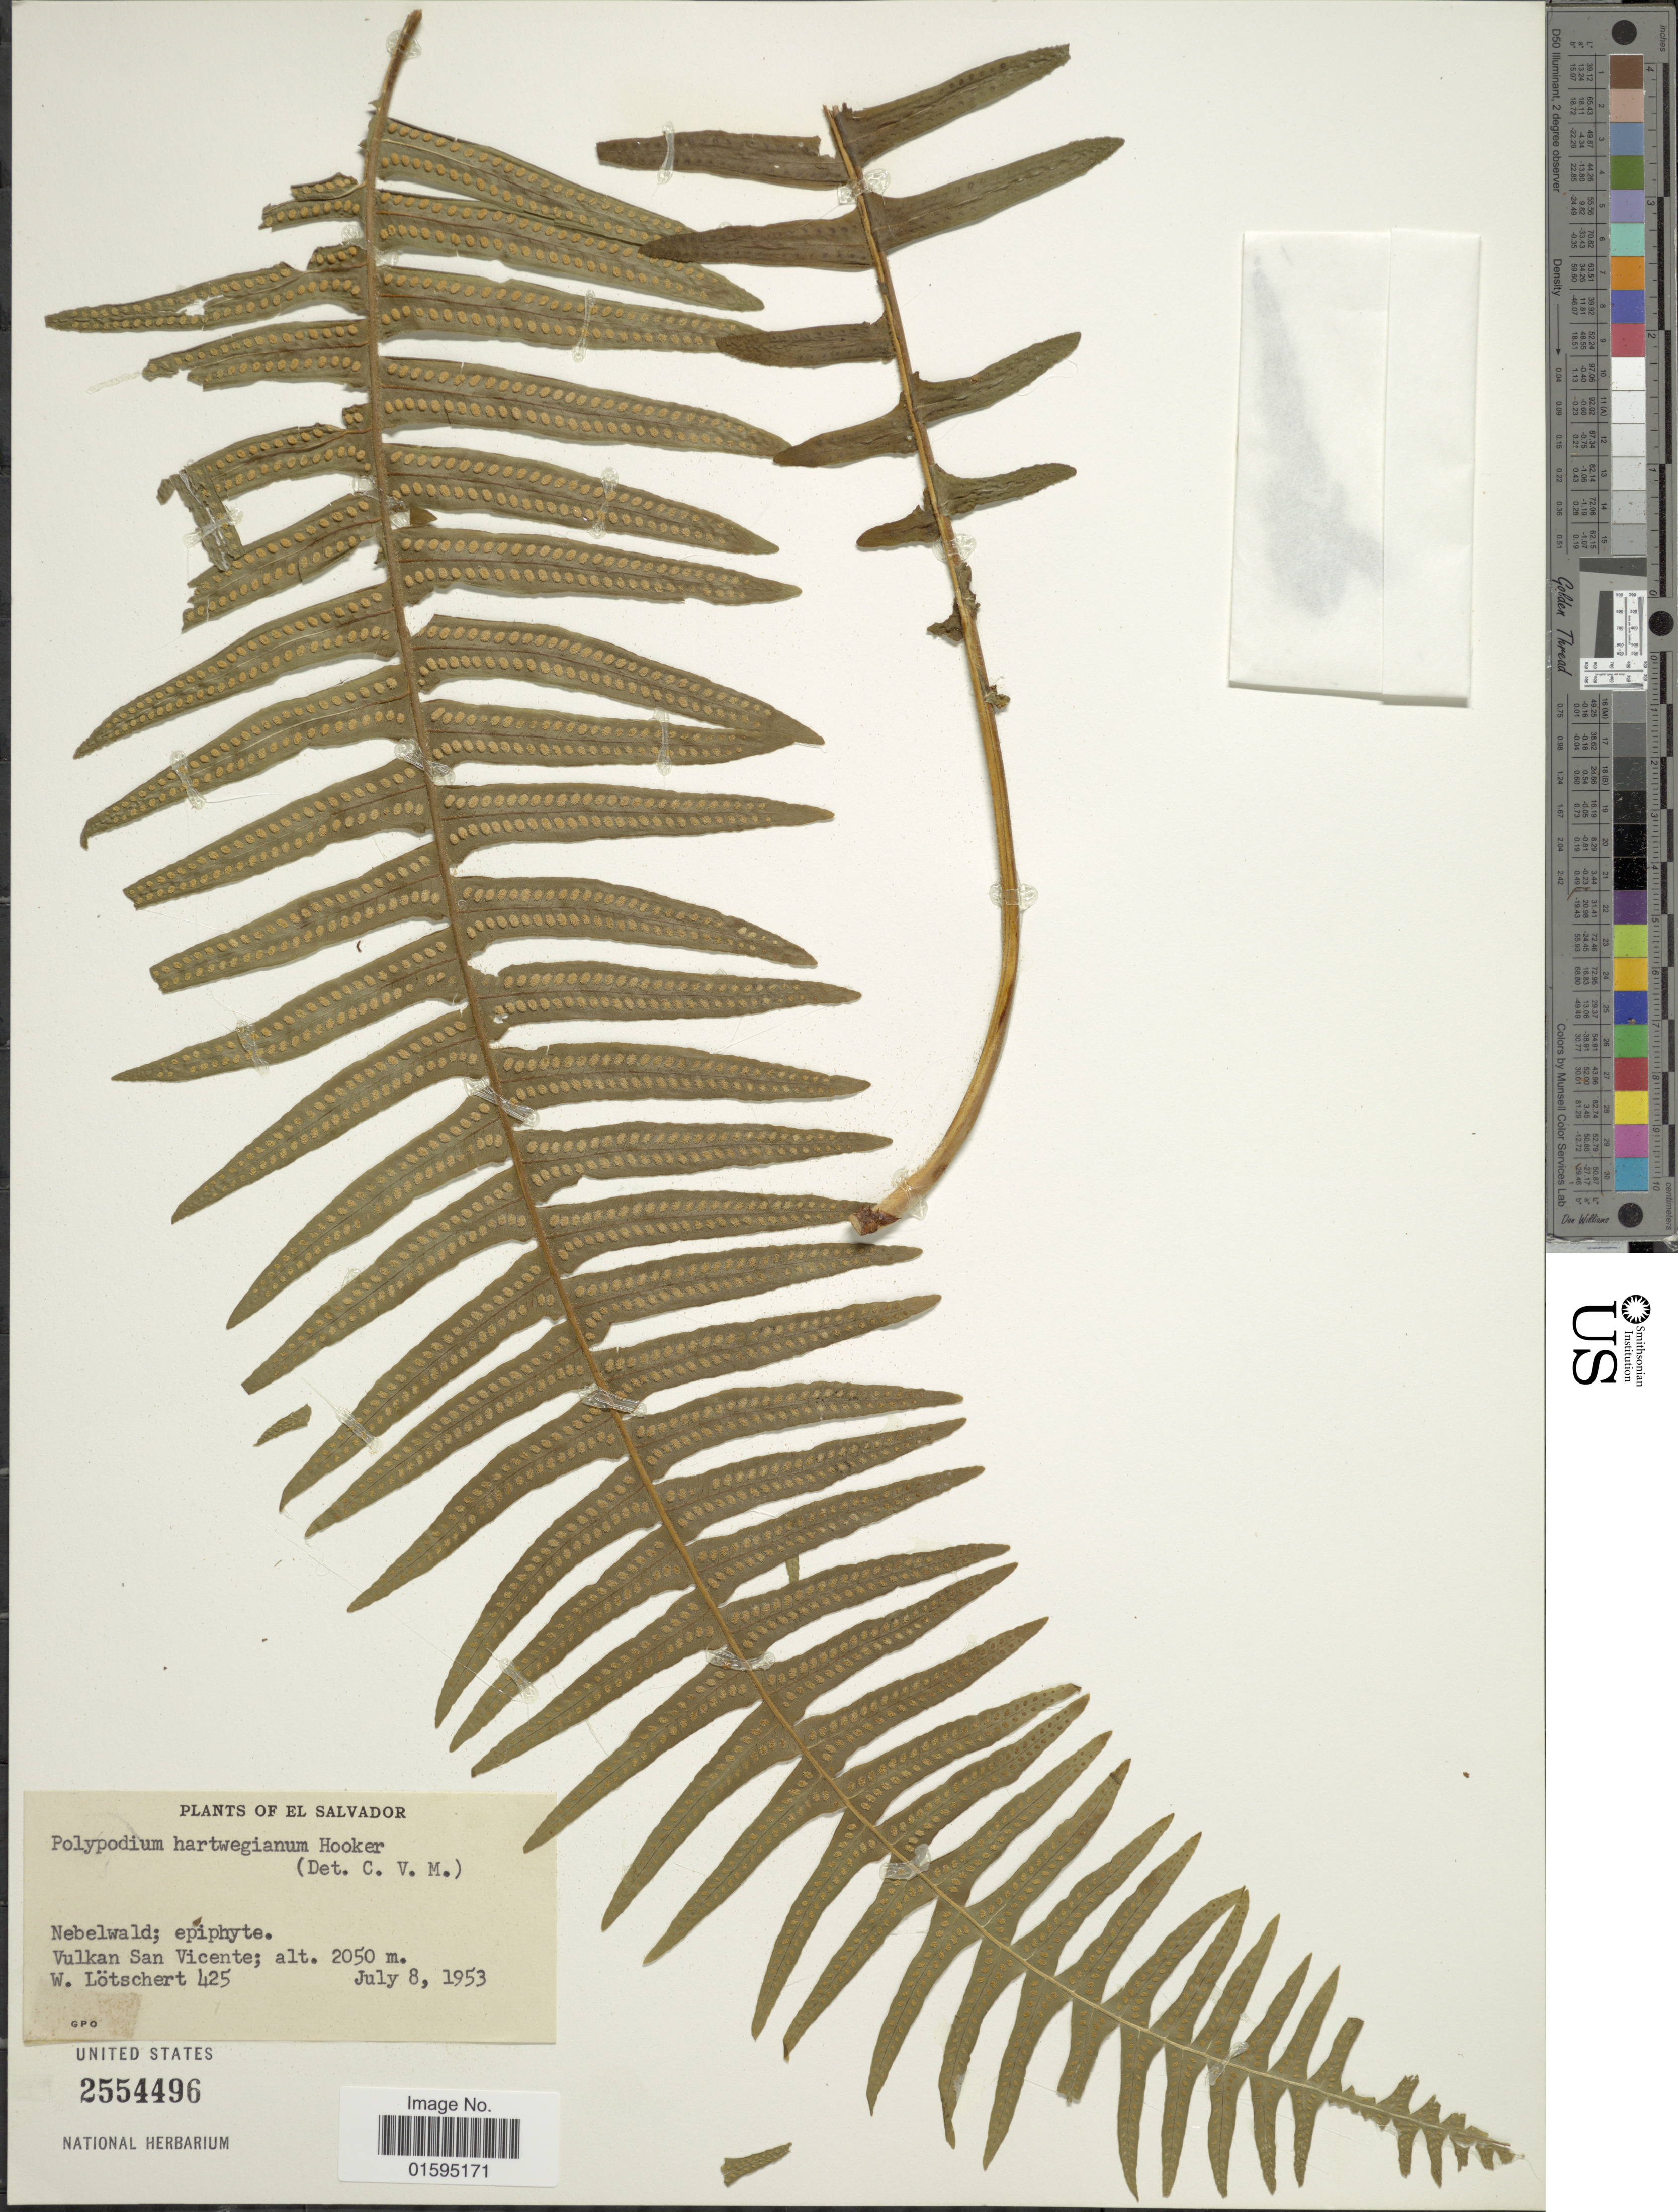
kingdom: Plantae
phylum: Tracheophyta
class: Polypodiopsida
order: Polypodiales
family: Polypodiaceae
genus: Polypodium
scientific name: Polypodium hartwegianum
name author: Hook.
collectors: W. Lötschert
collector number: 425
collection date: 1953-07-08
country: El Salvador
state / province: San Vincente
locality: Nebelwald; epiphyte, Vulkan San Vicente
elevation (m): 2050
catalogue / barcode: US 2554496